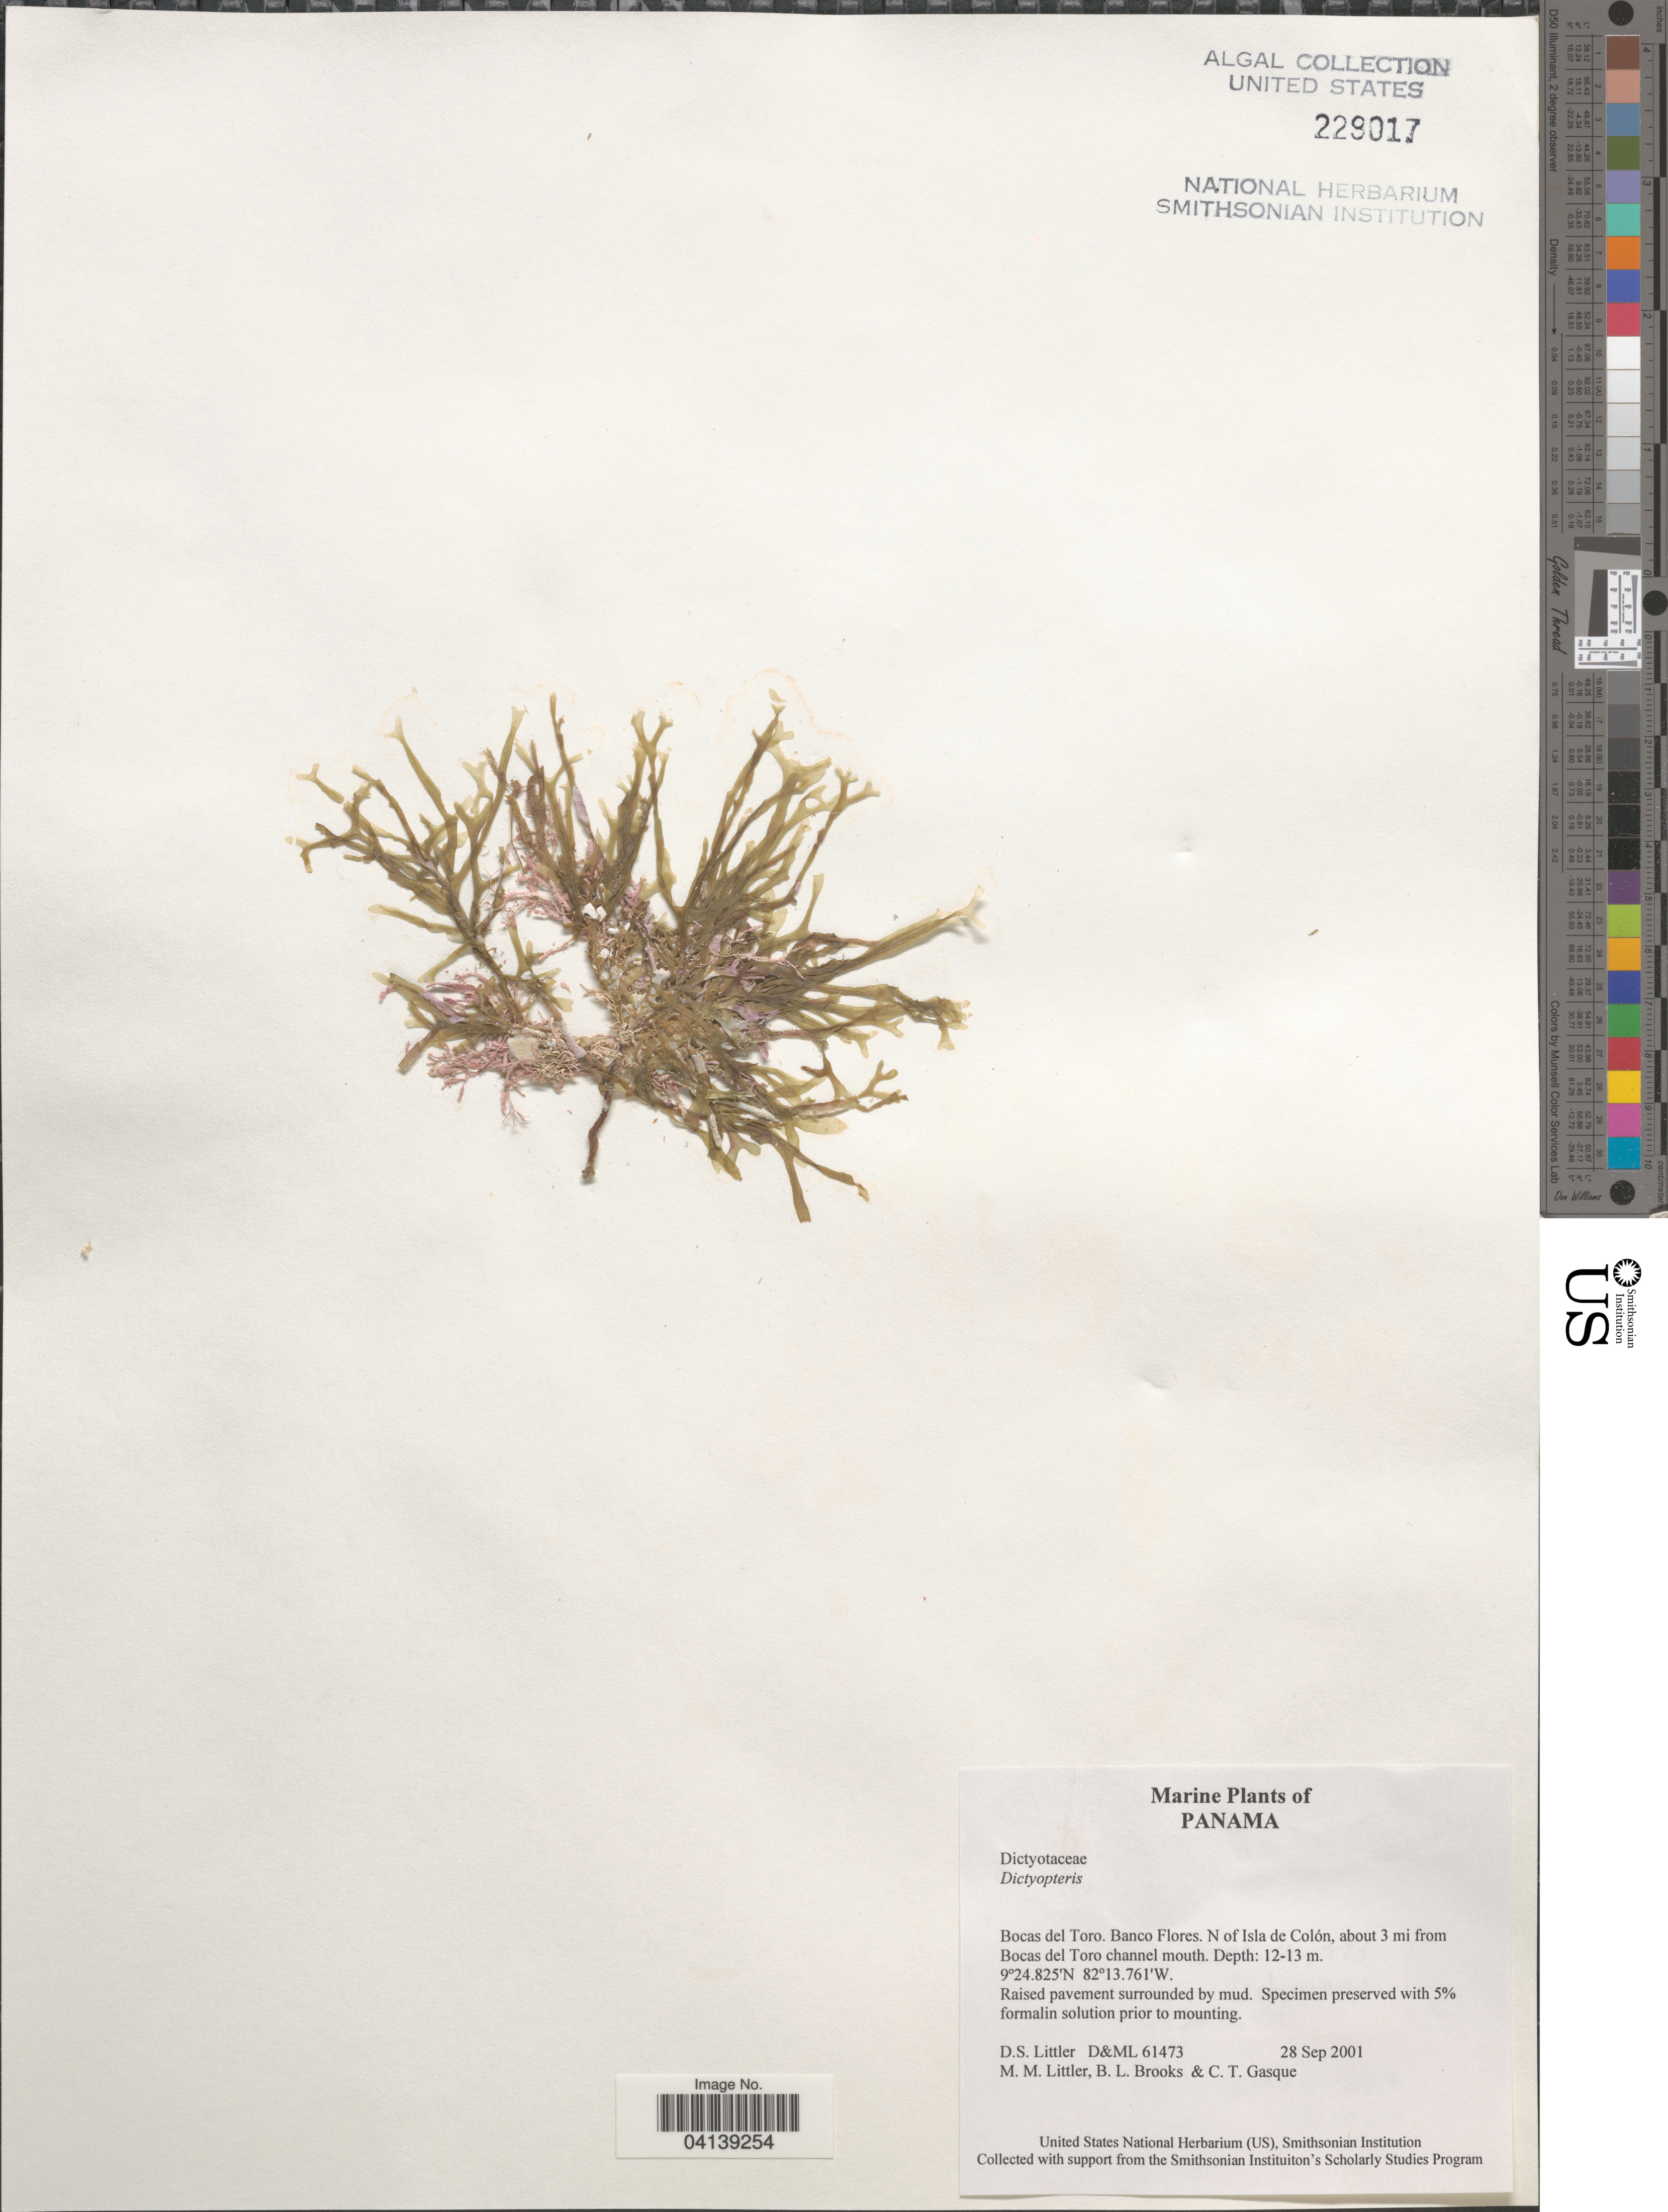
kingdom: Chromista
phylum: Ochrophyta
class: Phaeophyceae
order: Dictyotales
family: Dictyotaceae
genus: Dictyopteris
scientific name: Dictyopteris sp.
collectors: D. S. Littler, B. Brooks & C. Gasque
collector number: D&ML61473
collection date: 2001-09-28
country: Panama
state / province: Bocas del Toro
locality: Banco Flores. N of Isla de Colón, about 3 mi from Bocas del Toro channel mouth.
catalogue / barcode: US 229017